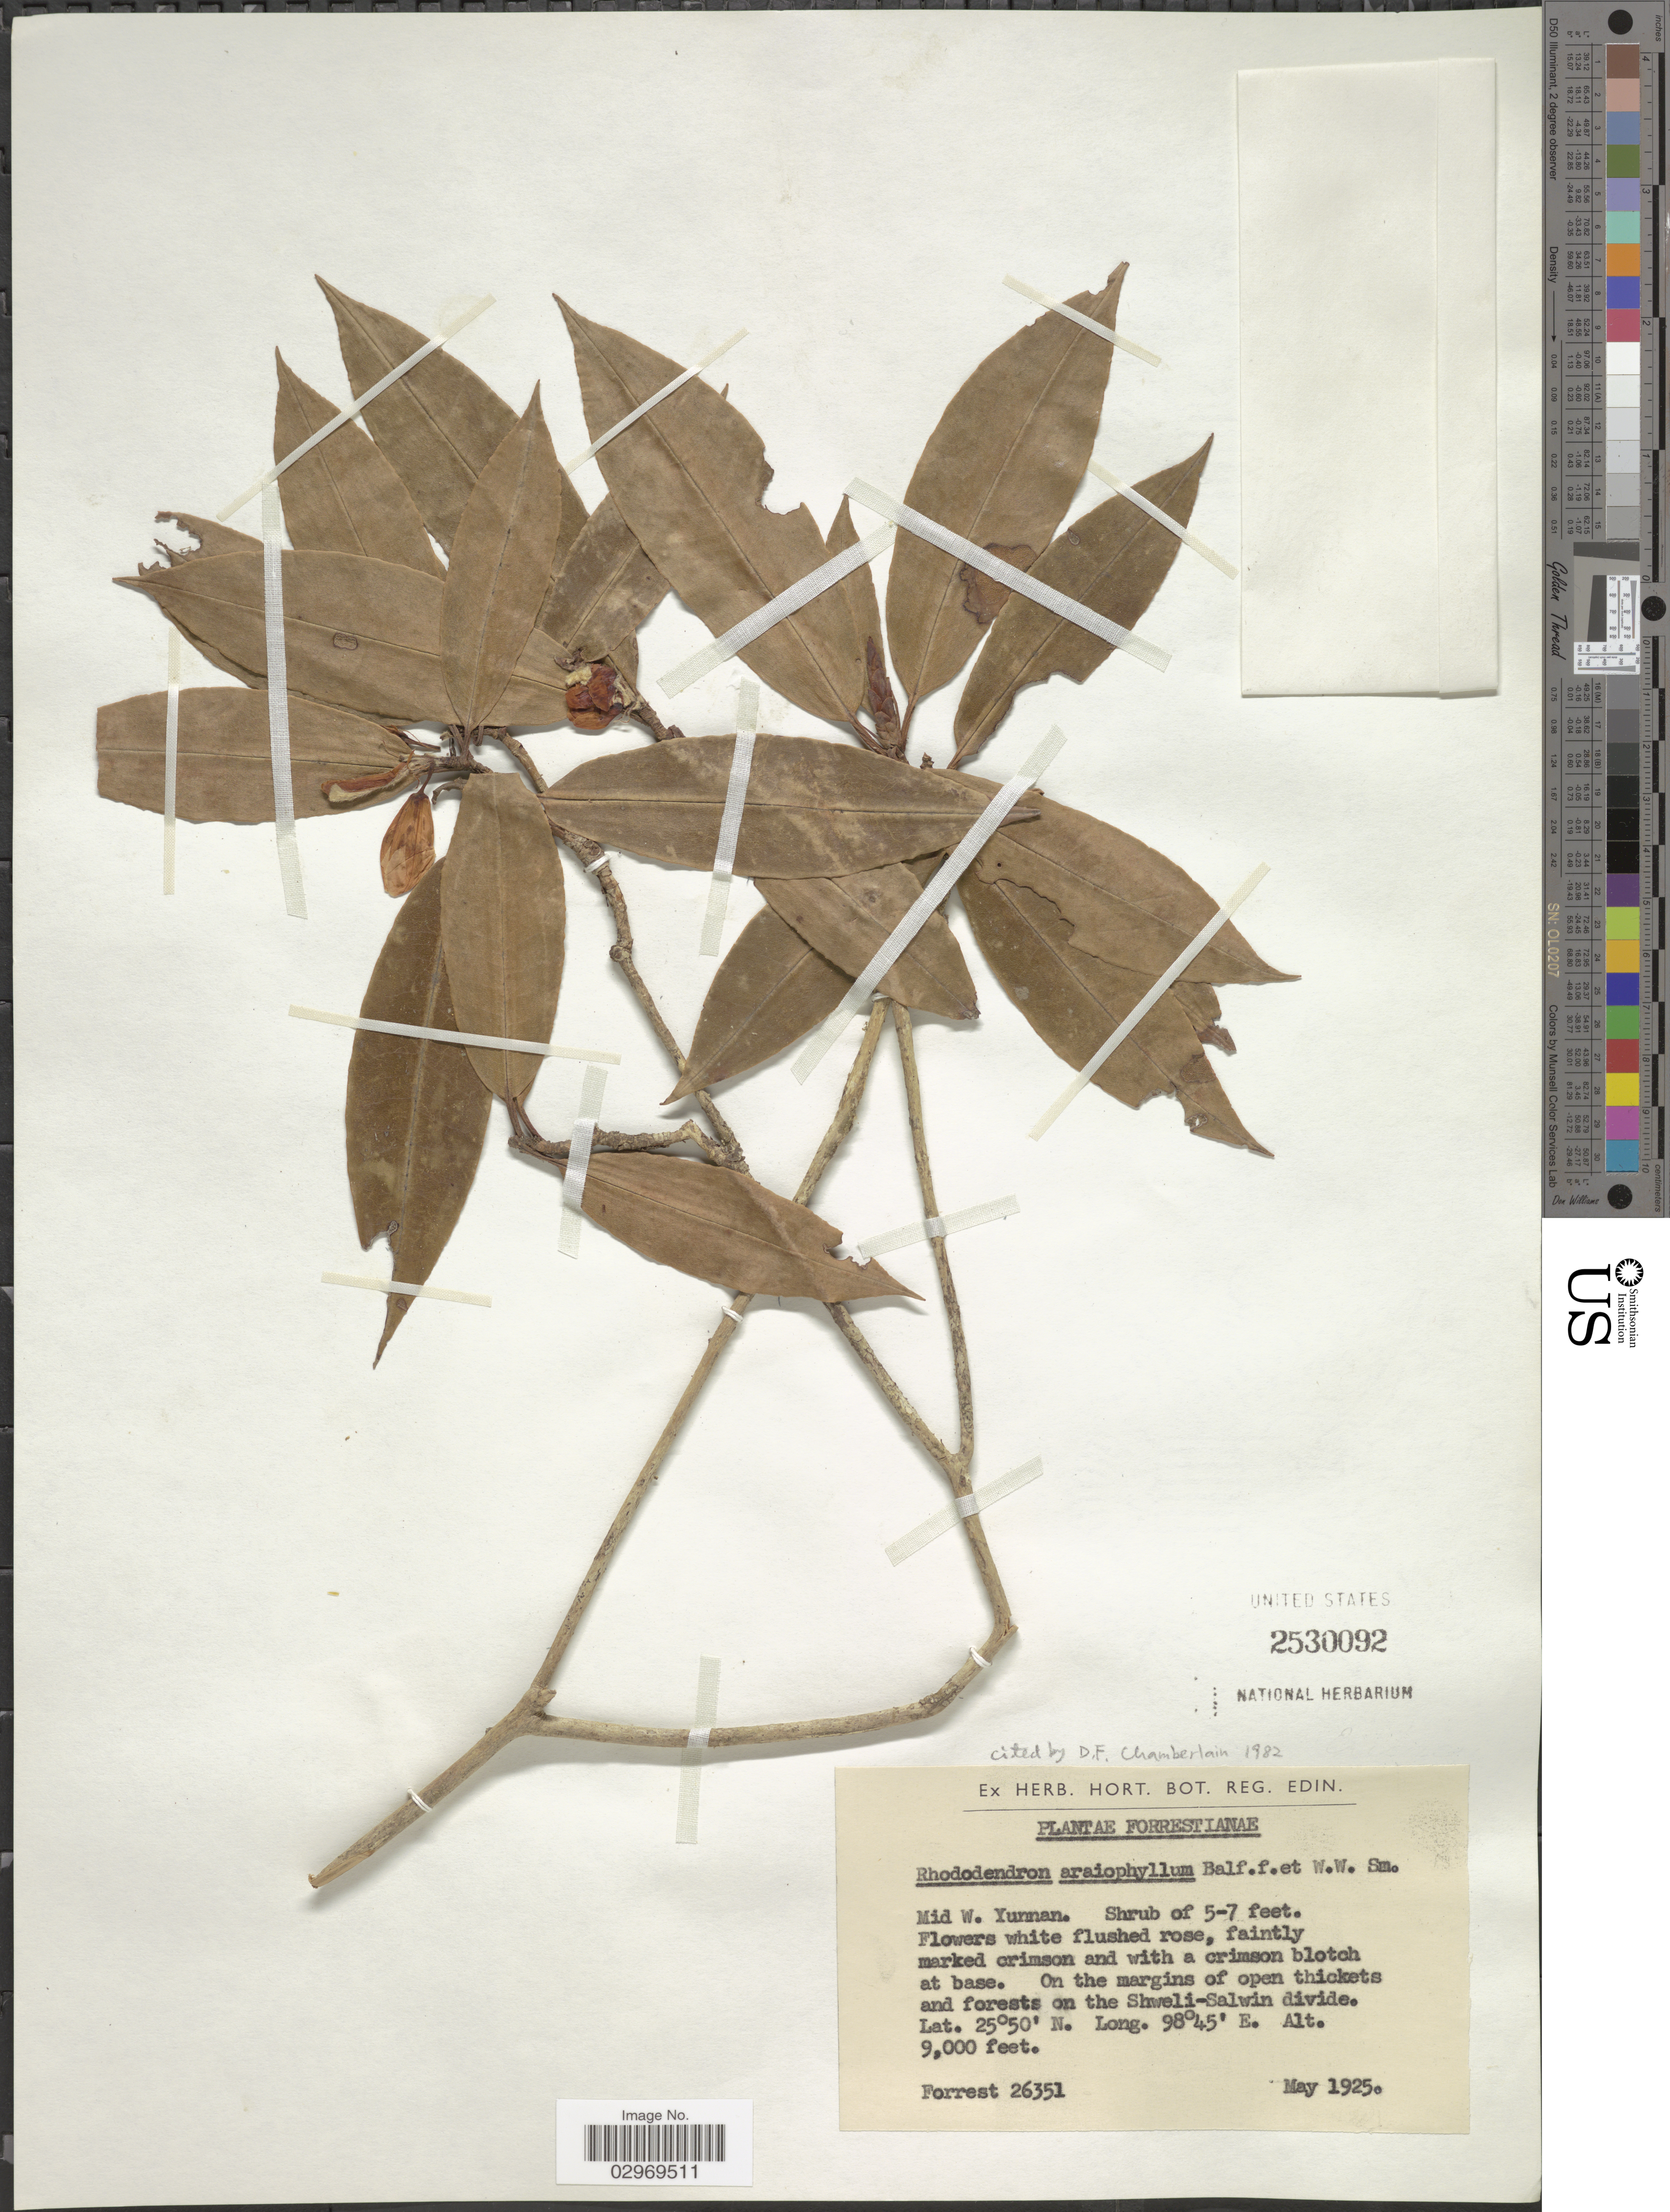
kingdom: Plantae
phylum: Tracheophyta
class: Magnoliopsida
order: Ericales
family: Ericaceae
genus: Rhododendron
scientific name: Rhododendron araiophyllum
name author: Balf. f. & W.W. Sm.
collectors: -. Forrest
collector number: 26351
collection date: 1925-05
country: China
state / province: Yunnan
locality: Mid W. Yunnan, On the margins of open thickets and forests on the Shweli-Salwin divide.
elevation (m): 2743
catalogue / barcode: US 2530092